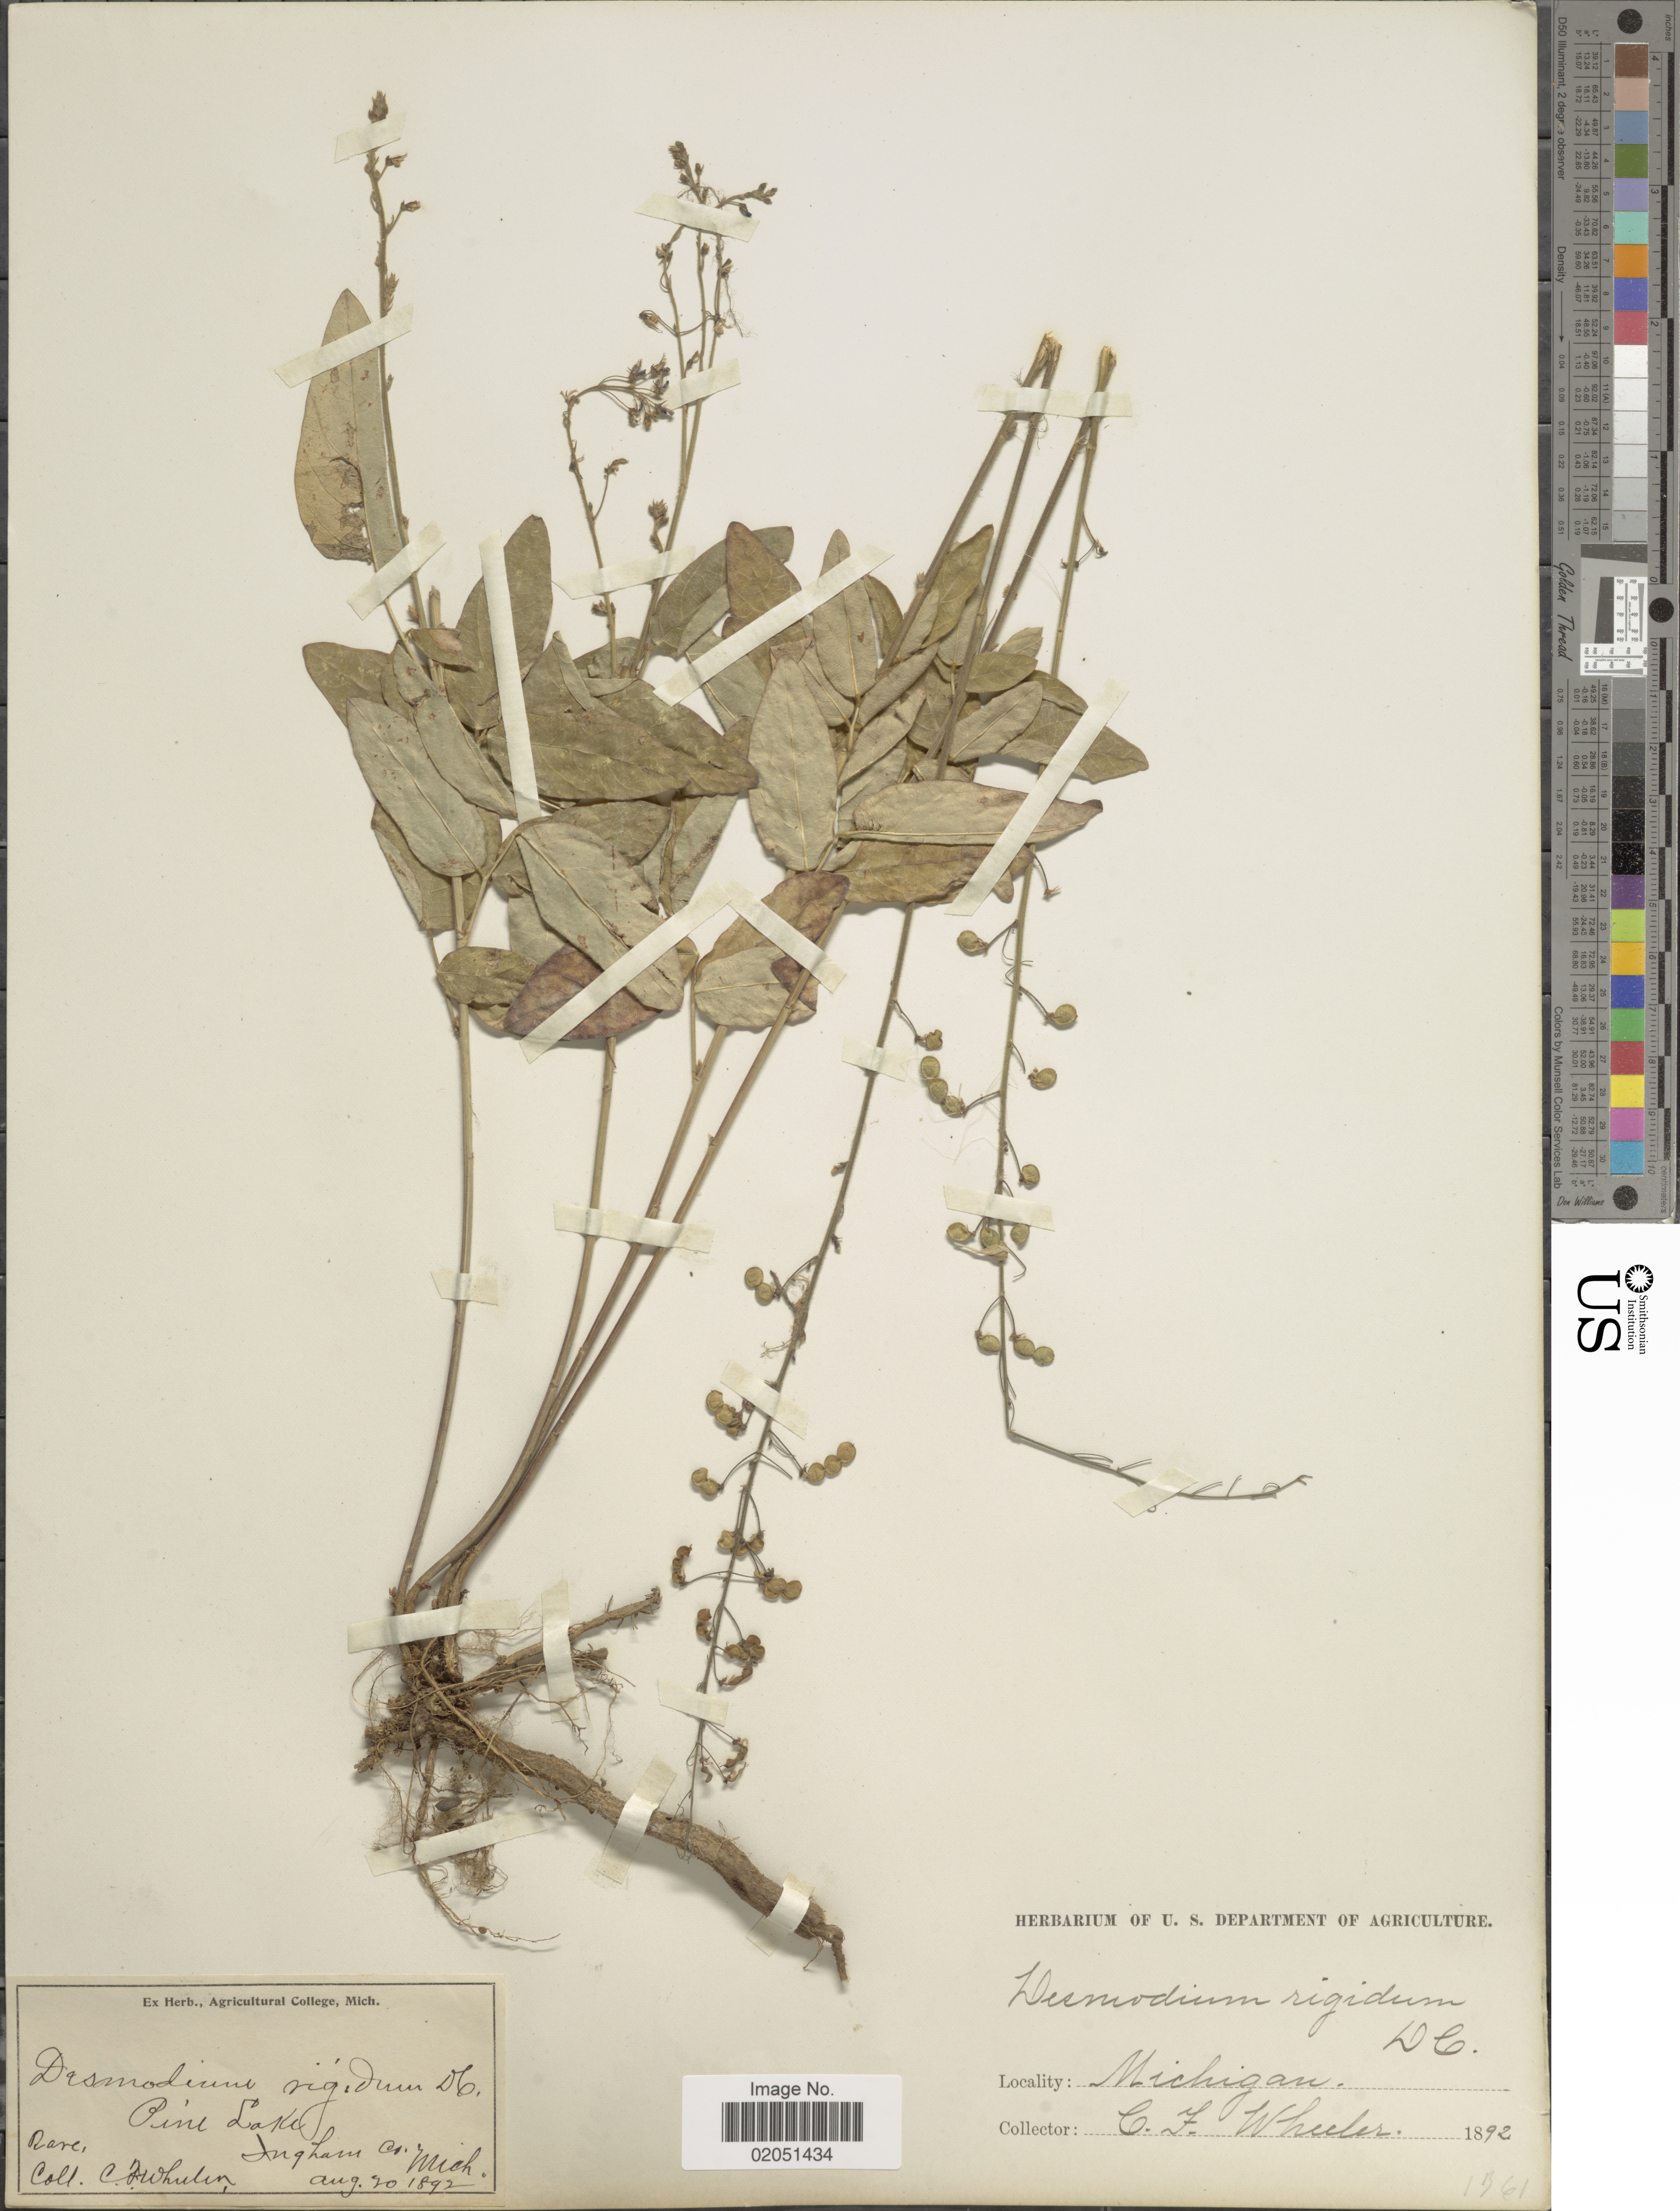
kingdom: Plantae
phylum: Tracheophyta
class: Magnoliopsida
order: Fabales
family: Fabaceae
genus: Desmodium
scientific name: Desmodium rigidum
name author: (Elliott) DC.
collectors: C. Wheeler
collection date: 1892-08-20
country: United States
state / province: Michigan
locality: Pine Lake, Ingham Co.